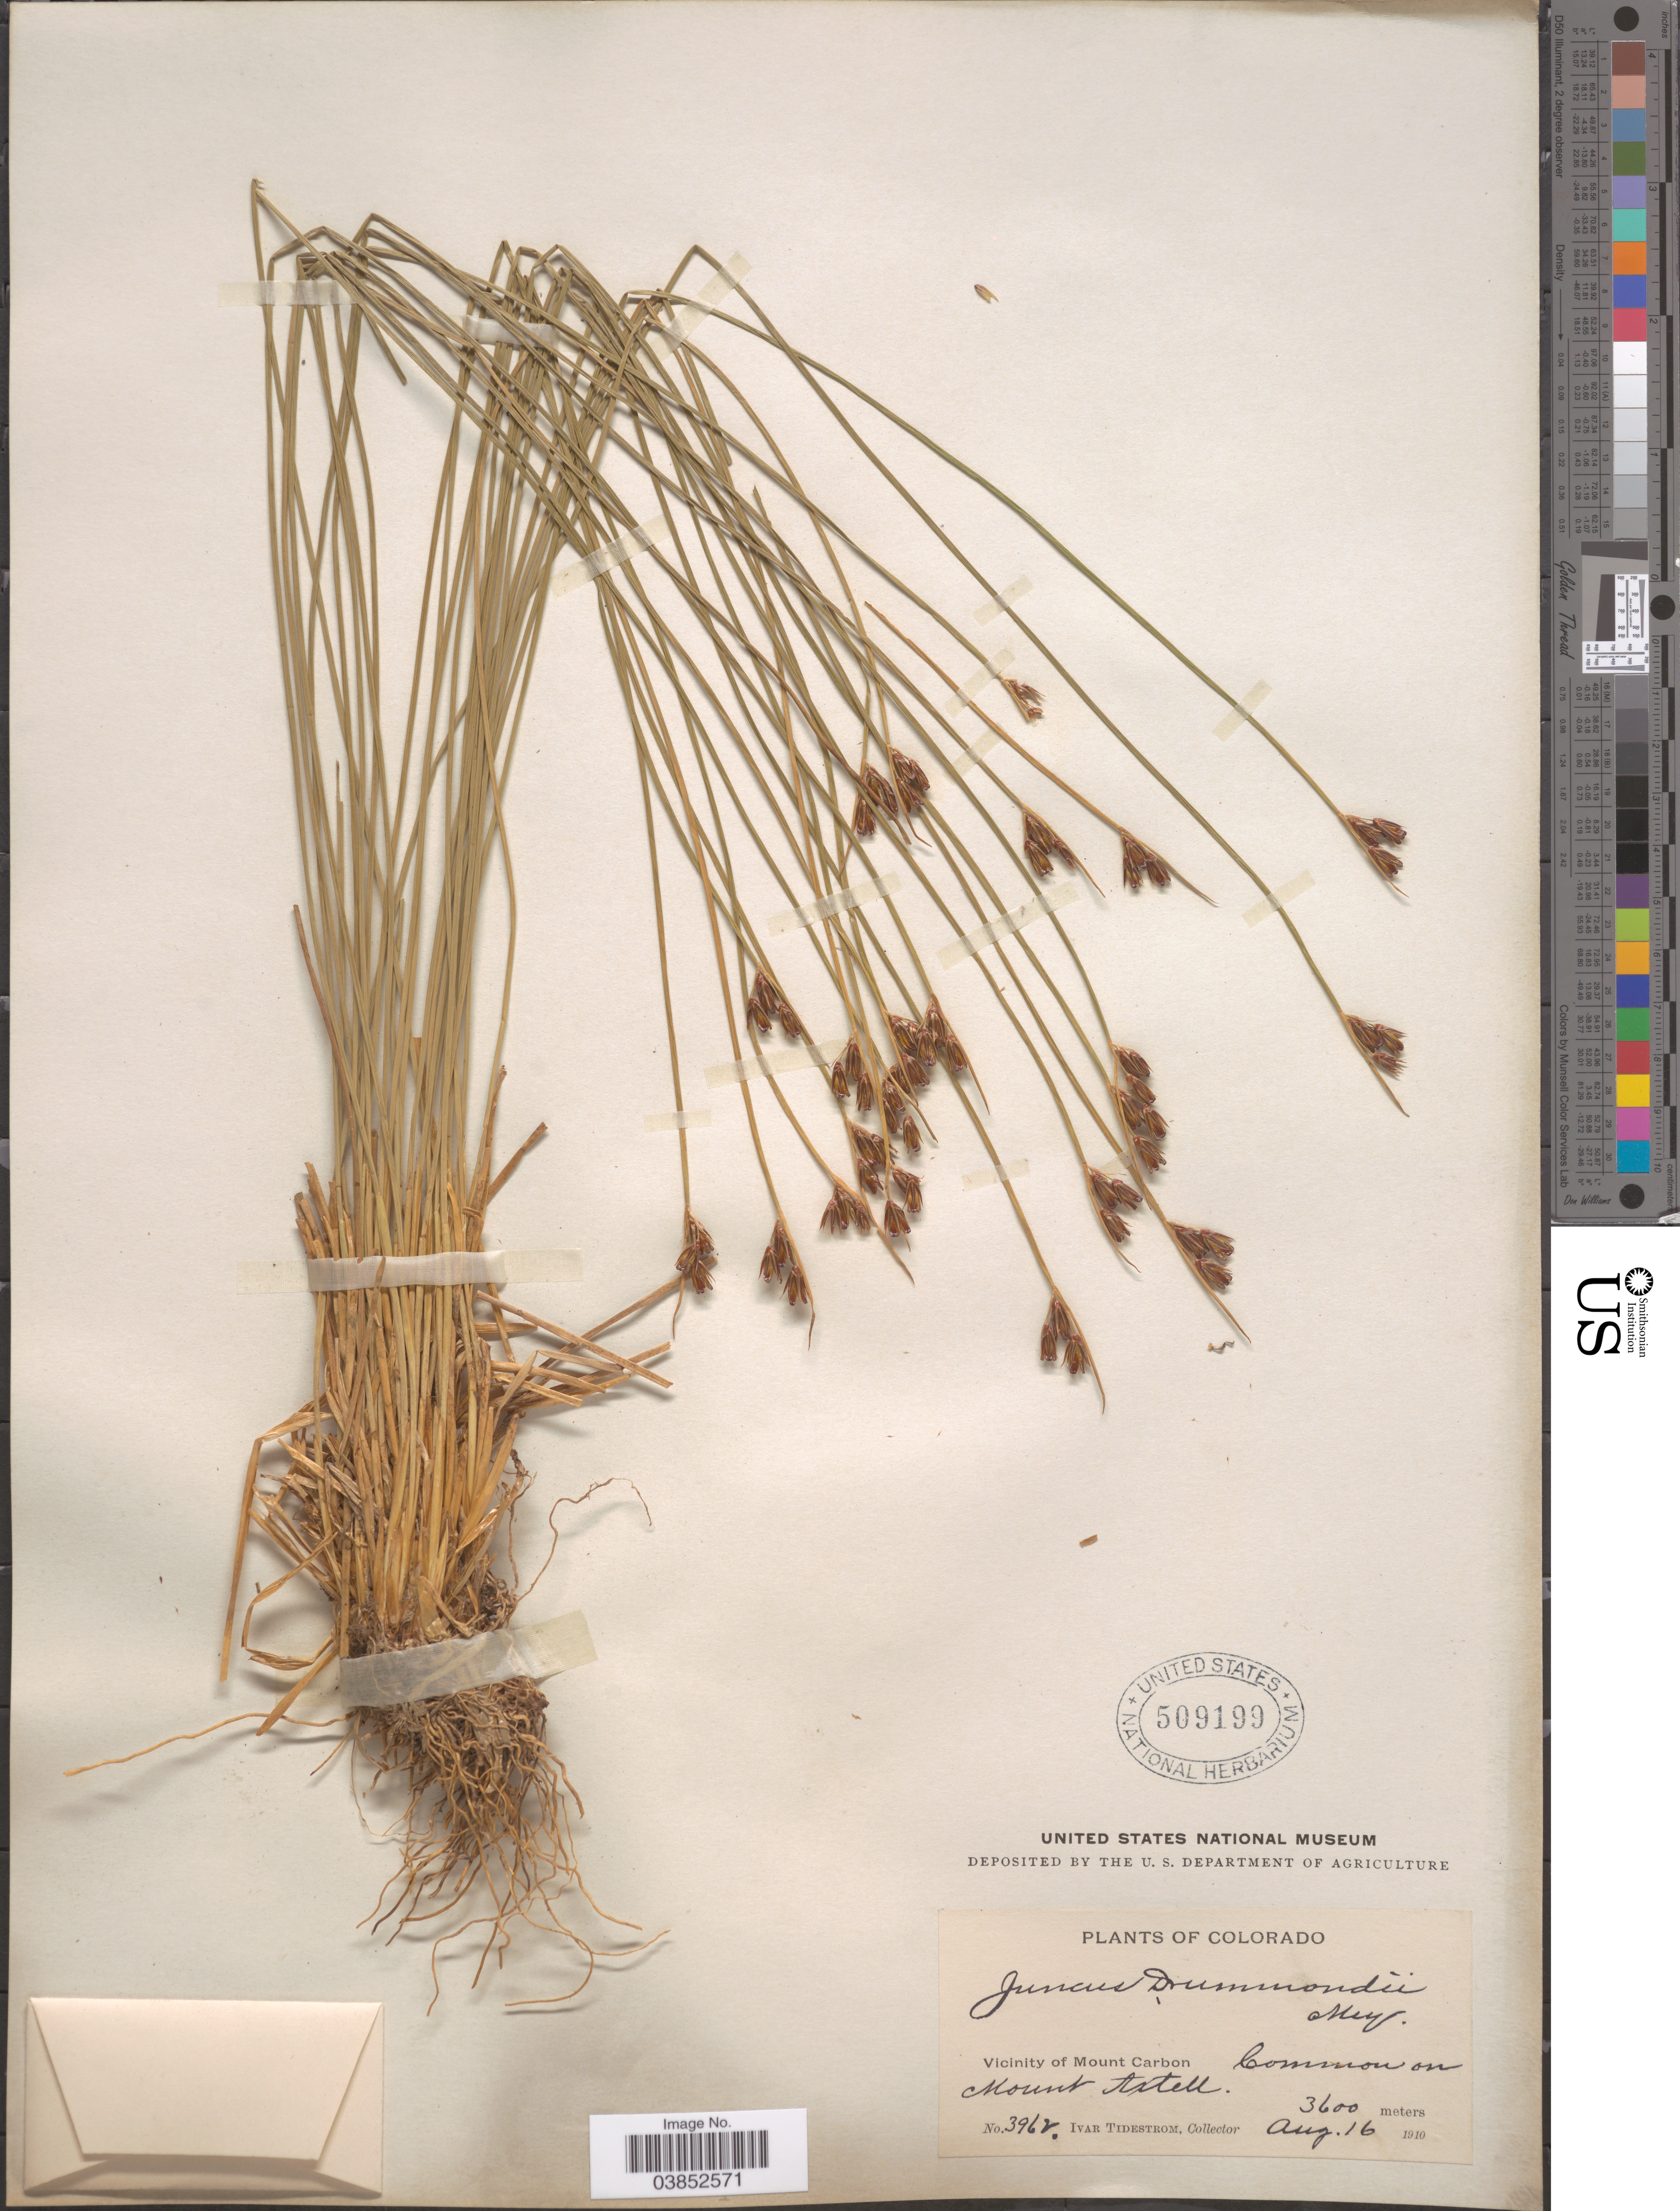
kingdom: Plantae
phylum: Tracheophyta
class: Liliopsida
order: Poales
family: Juncaceae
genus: Juncus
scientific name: Juncus drummondii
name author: E. Mey.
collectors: I. F. Tidestrom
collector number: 3962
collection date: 1910-08-16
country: United States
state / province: Colorado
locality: Vicinity of Mount Carbon. Mount Astell.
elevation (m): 3600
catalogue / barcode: US 509199